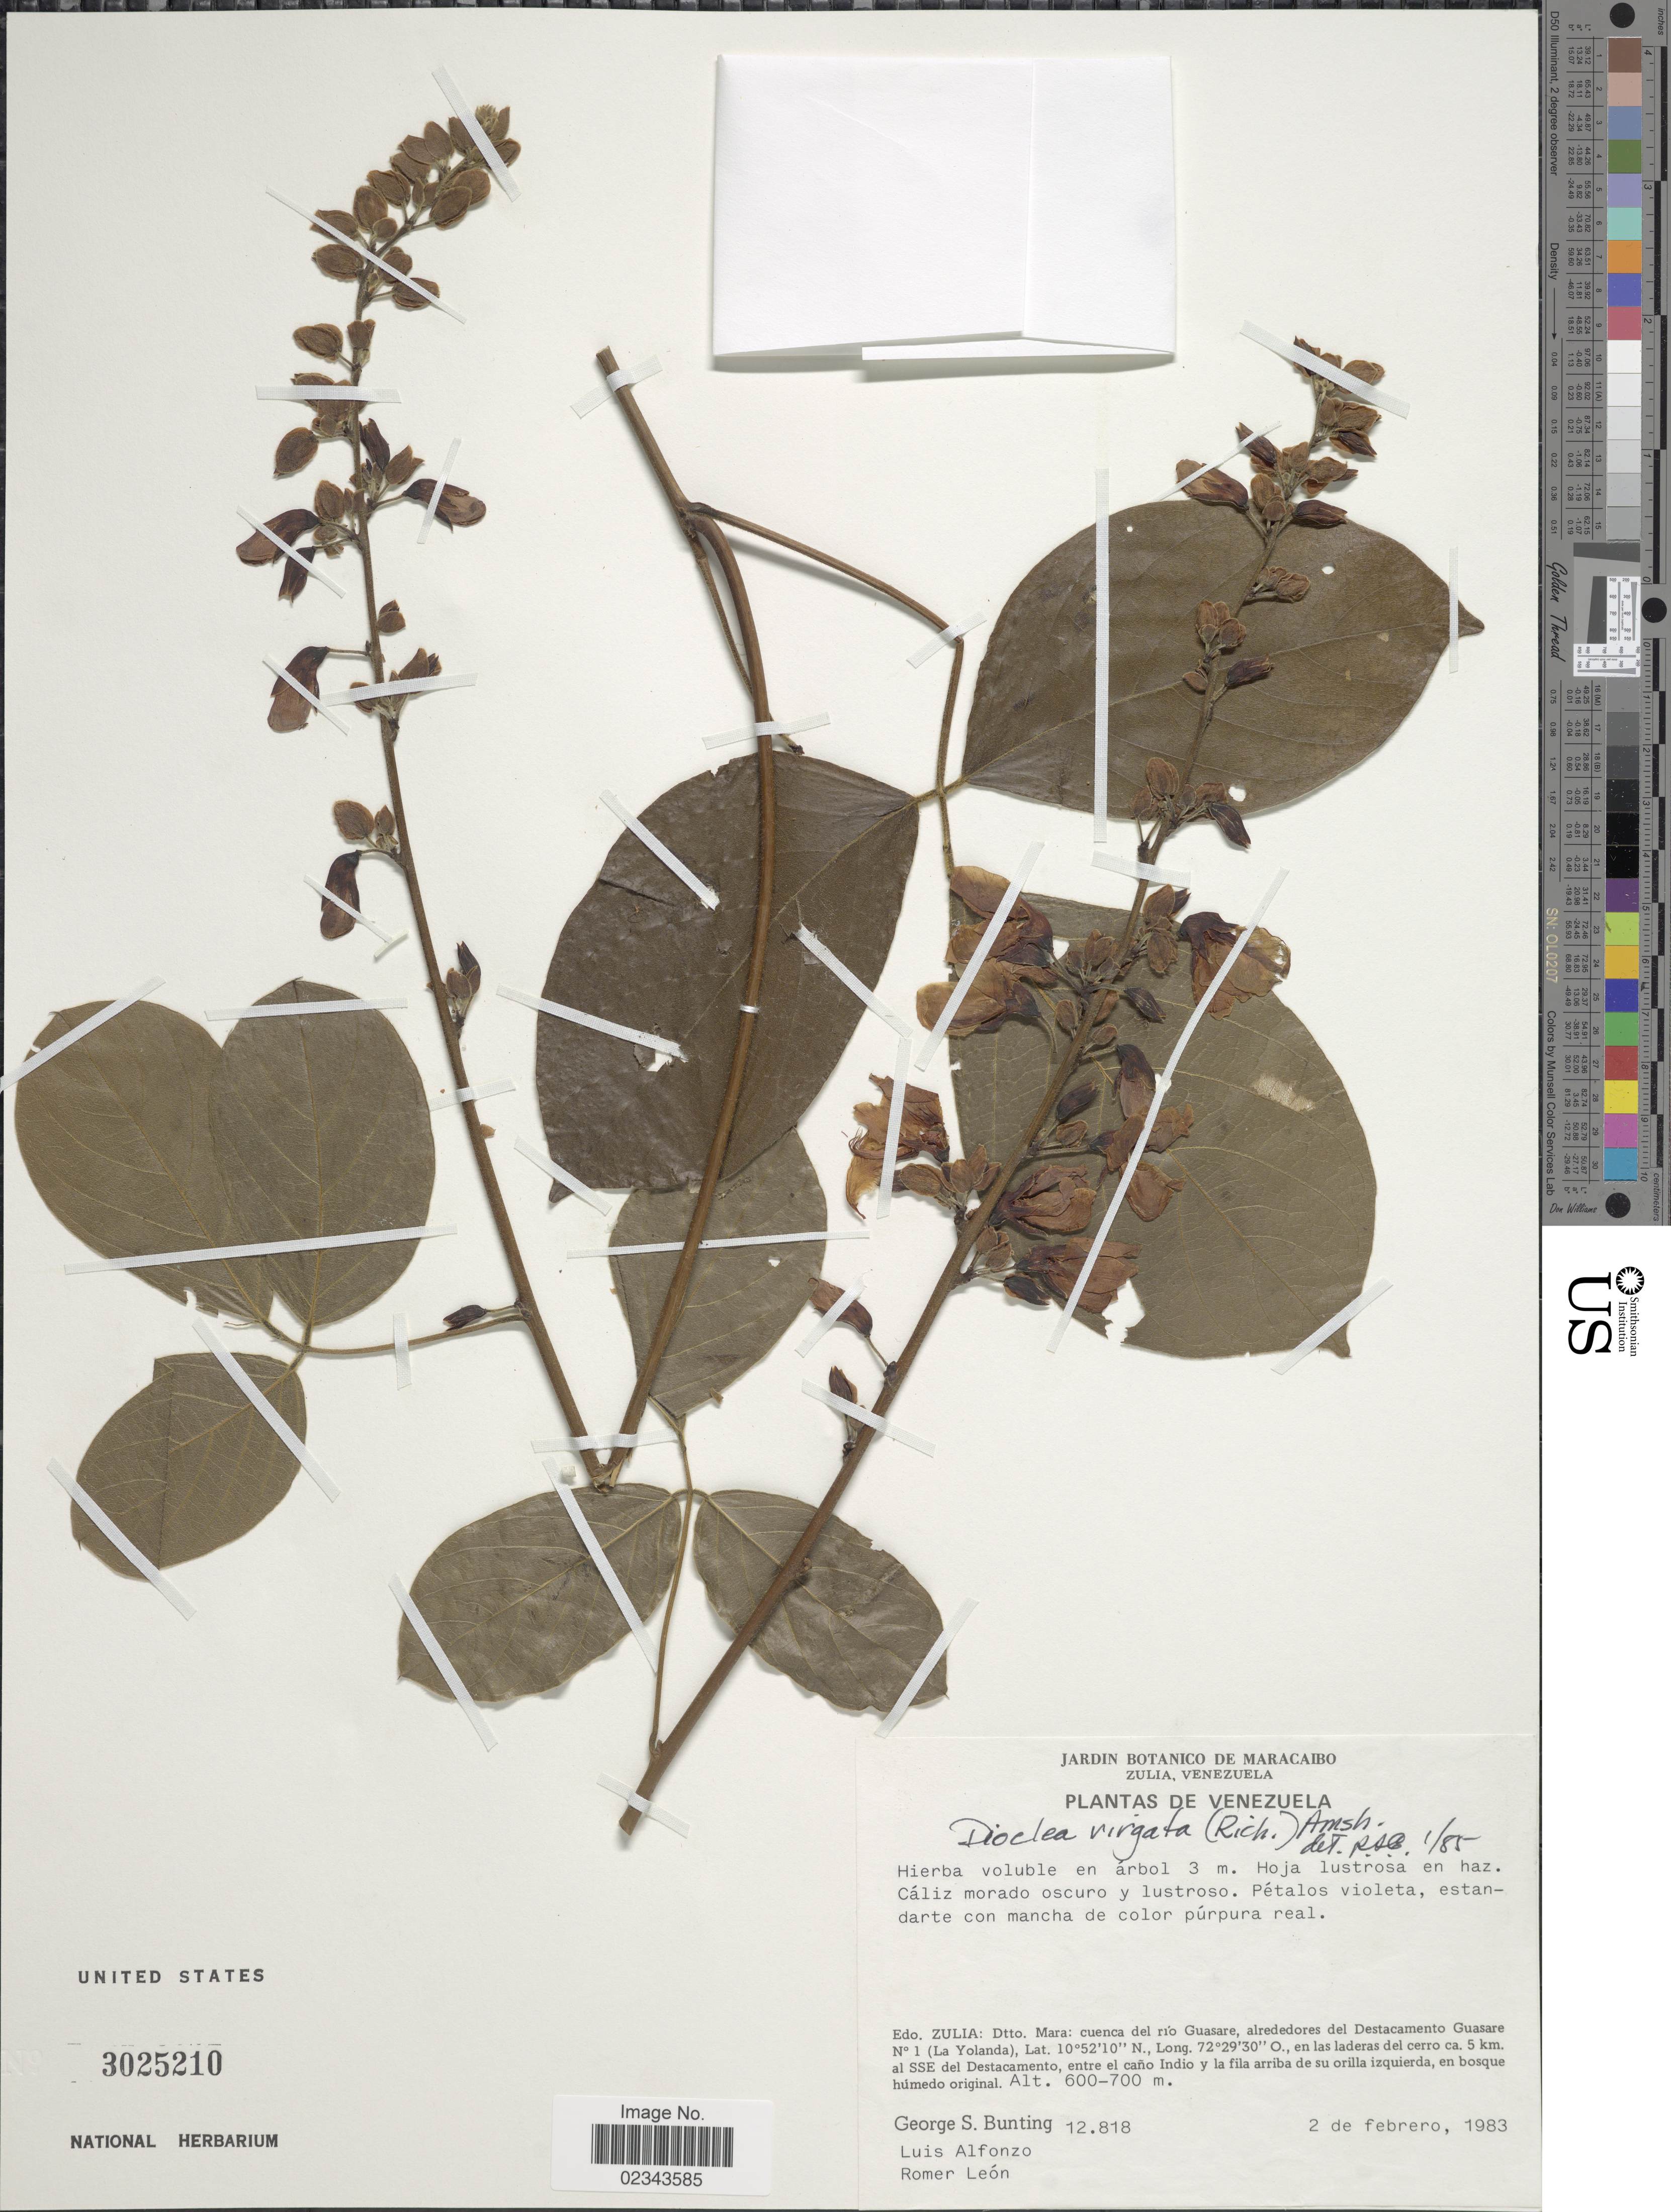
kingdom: Plantae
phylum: Tracheophyta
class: Magnoliopsida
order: Fabales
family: Fabaceae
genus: Dioclea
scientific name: Dioclea virgata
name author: (Rich.) Amshoff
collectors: G. S. Bunting, L. Alfonzo & R. León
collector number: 12818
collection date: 1983-02-02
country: Venezuela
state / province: Zulia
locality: Dtto. Mara: cuenca del rio Guasare, alrededores del Destacamento Guasare N°1 (La Yolanda), en las laderas del cerro ca. 5 km. al SSE del Destacamento, entre el cano Indio y la fila arriba de su orilla izquierda, en bosque humedo ahora alterado.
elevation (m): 600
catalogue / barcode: US 3025210